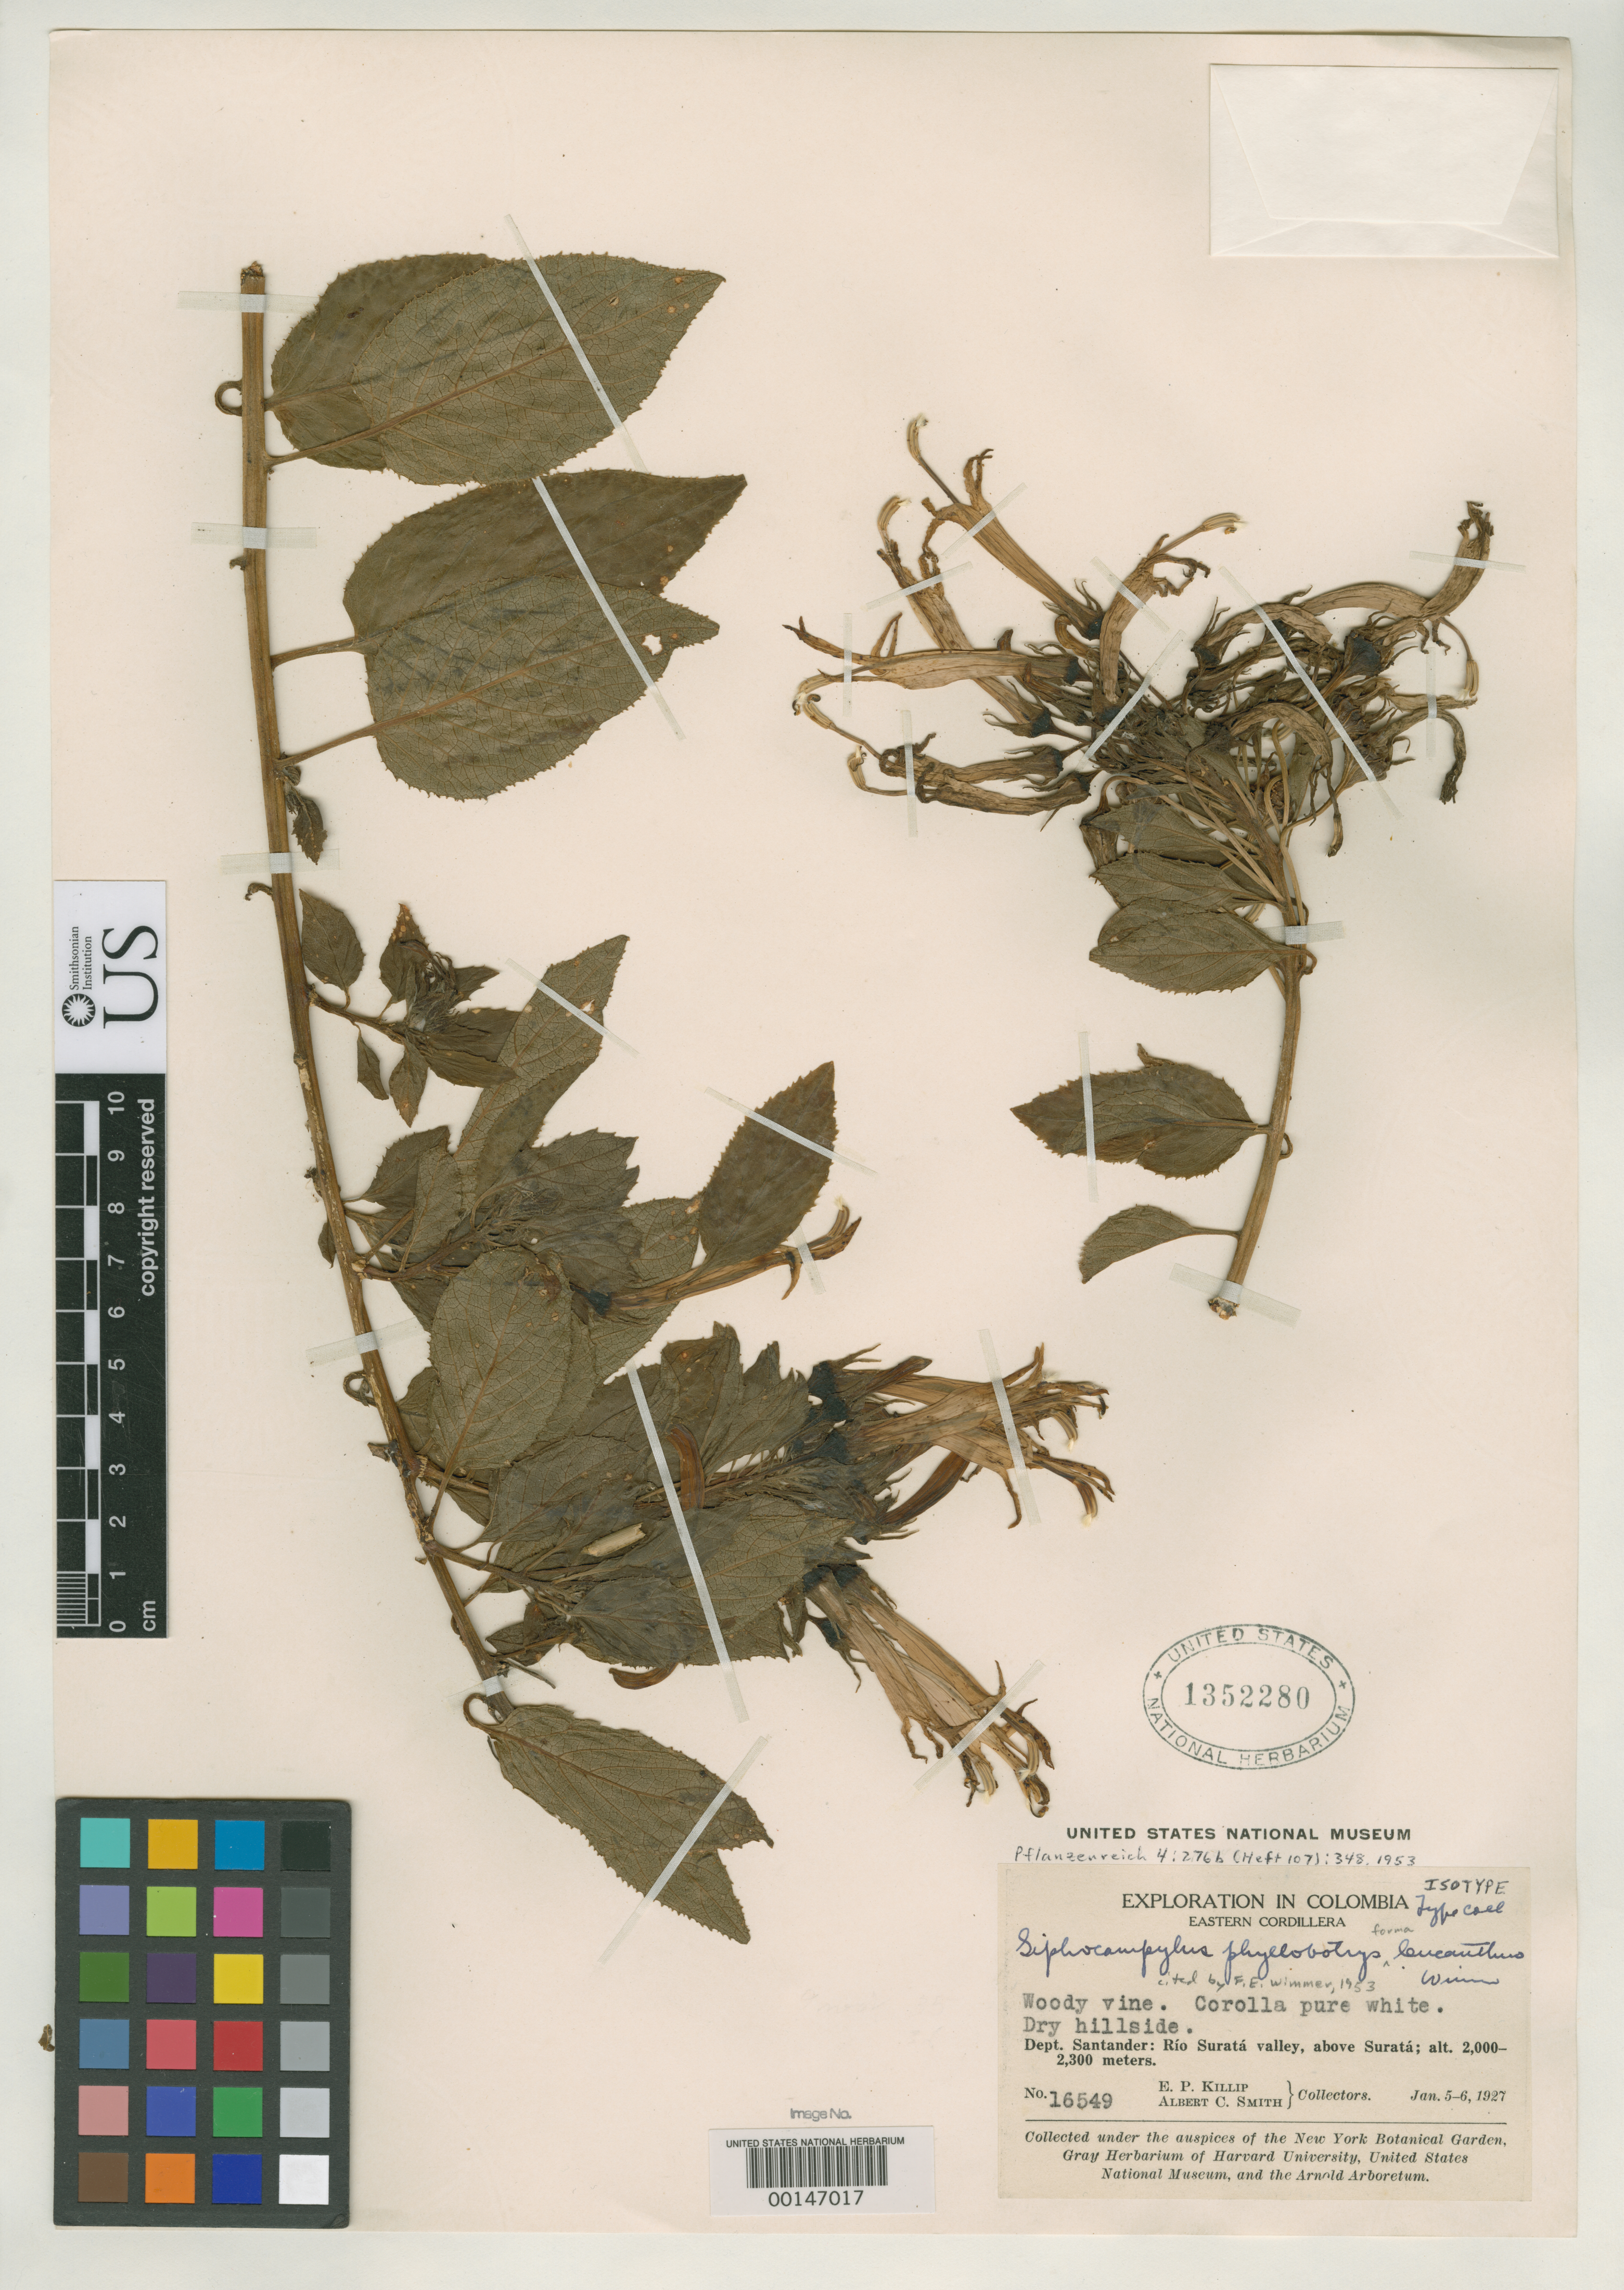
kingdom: Plantae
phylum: Tracheophyta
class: Magnoliopsida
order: Asterales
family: Campanulaceae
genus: Siphocampylus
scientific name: Siphocampylus phyllobotrys f. leucanthus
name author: E. Wimm. in Engl.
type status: Isotype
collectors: E. P. Killip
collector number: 16549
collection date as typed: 05 Jan 1927 to 06 Jan 1927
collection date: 1927-01-05/1927-01-06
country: Colombia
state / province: Norte de Santander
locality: Rio Surata Valley, above Surata.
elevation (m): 2000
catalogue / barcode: US 1352280